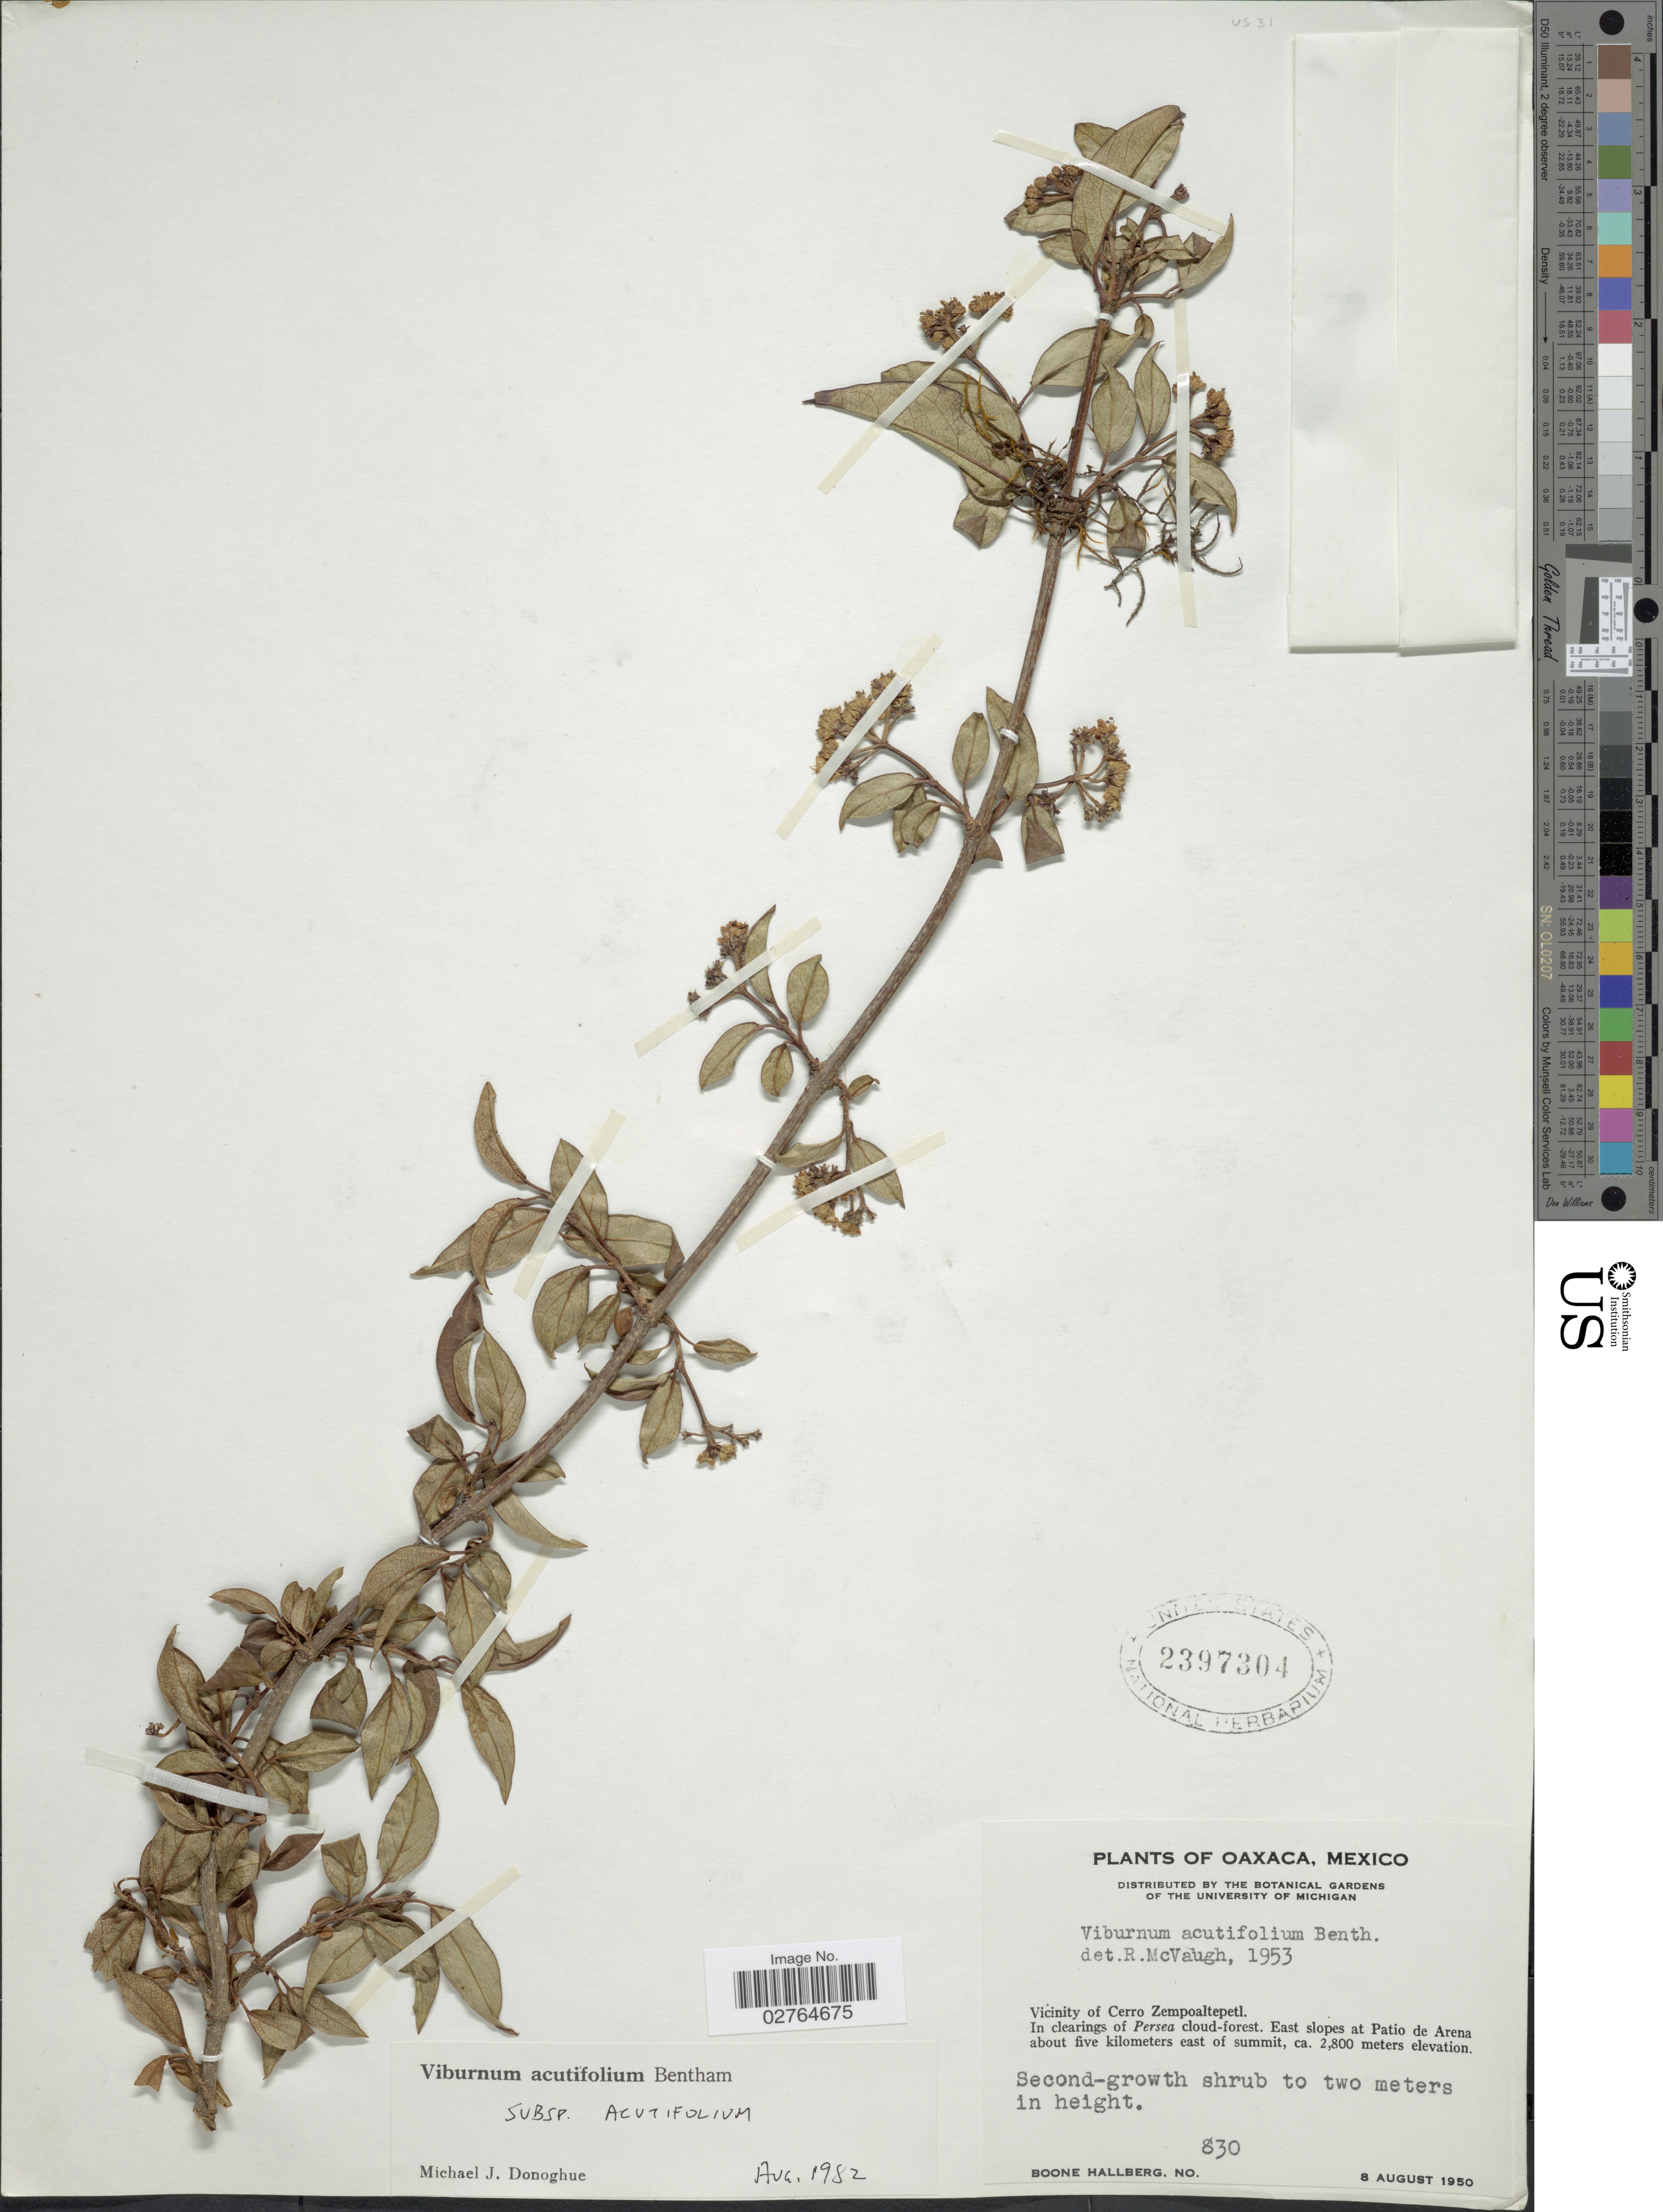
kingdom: Plantae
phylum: Tracheophyta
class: Magnoliopsida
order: Dipsacales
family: Viburnaceae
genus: Viburnum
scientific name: Viburnum acutifolium subsp. acutifolium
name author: Benth.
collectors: B. Hallberg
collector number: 830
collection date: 1950-08-08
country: Mexico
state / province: Oaxaca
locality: Vicinity of Cerro Zempoaltepetl. In clearings of Persea cloud-forest. East slopes at Patio de Arena about five kilometers east of summit.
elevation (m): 2800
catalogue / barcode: US 2397304